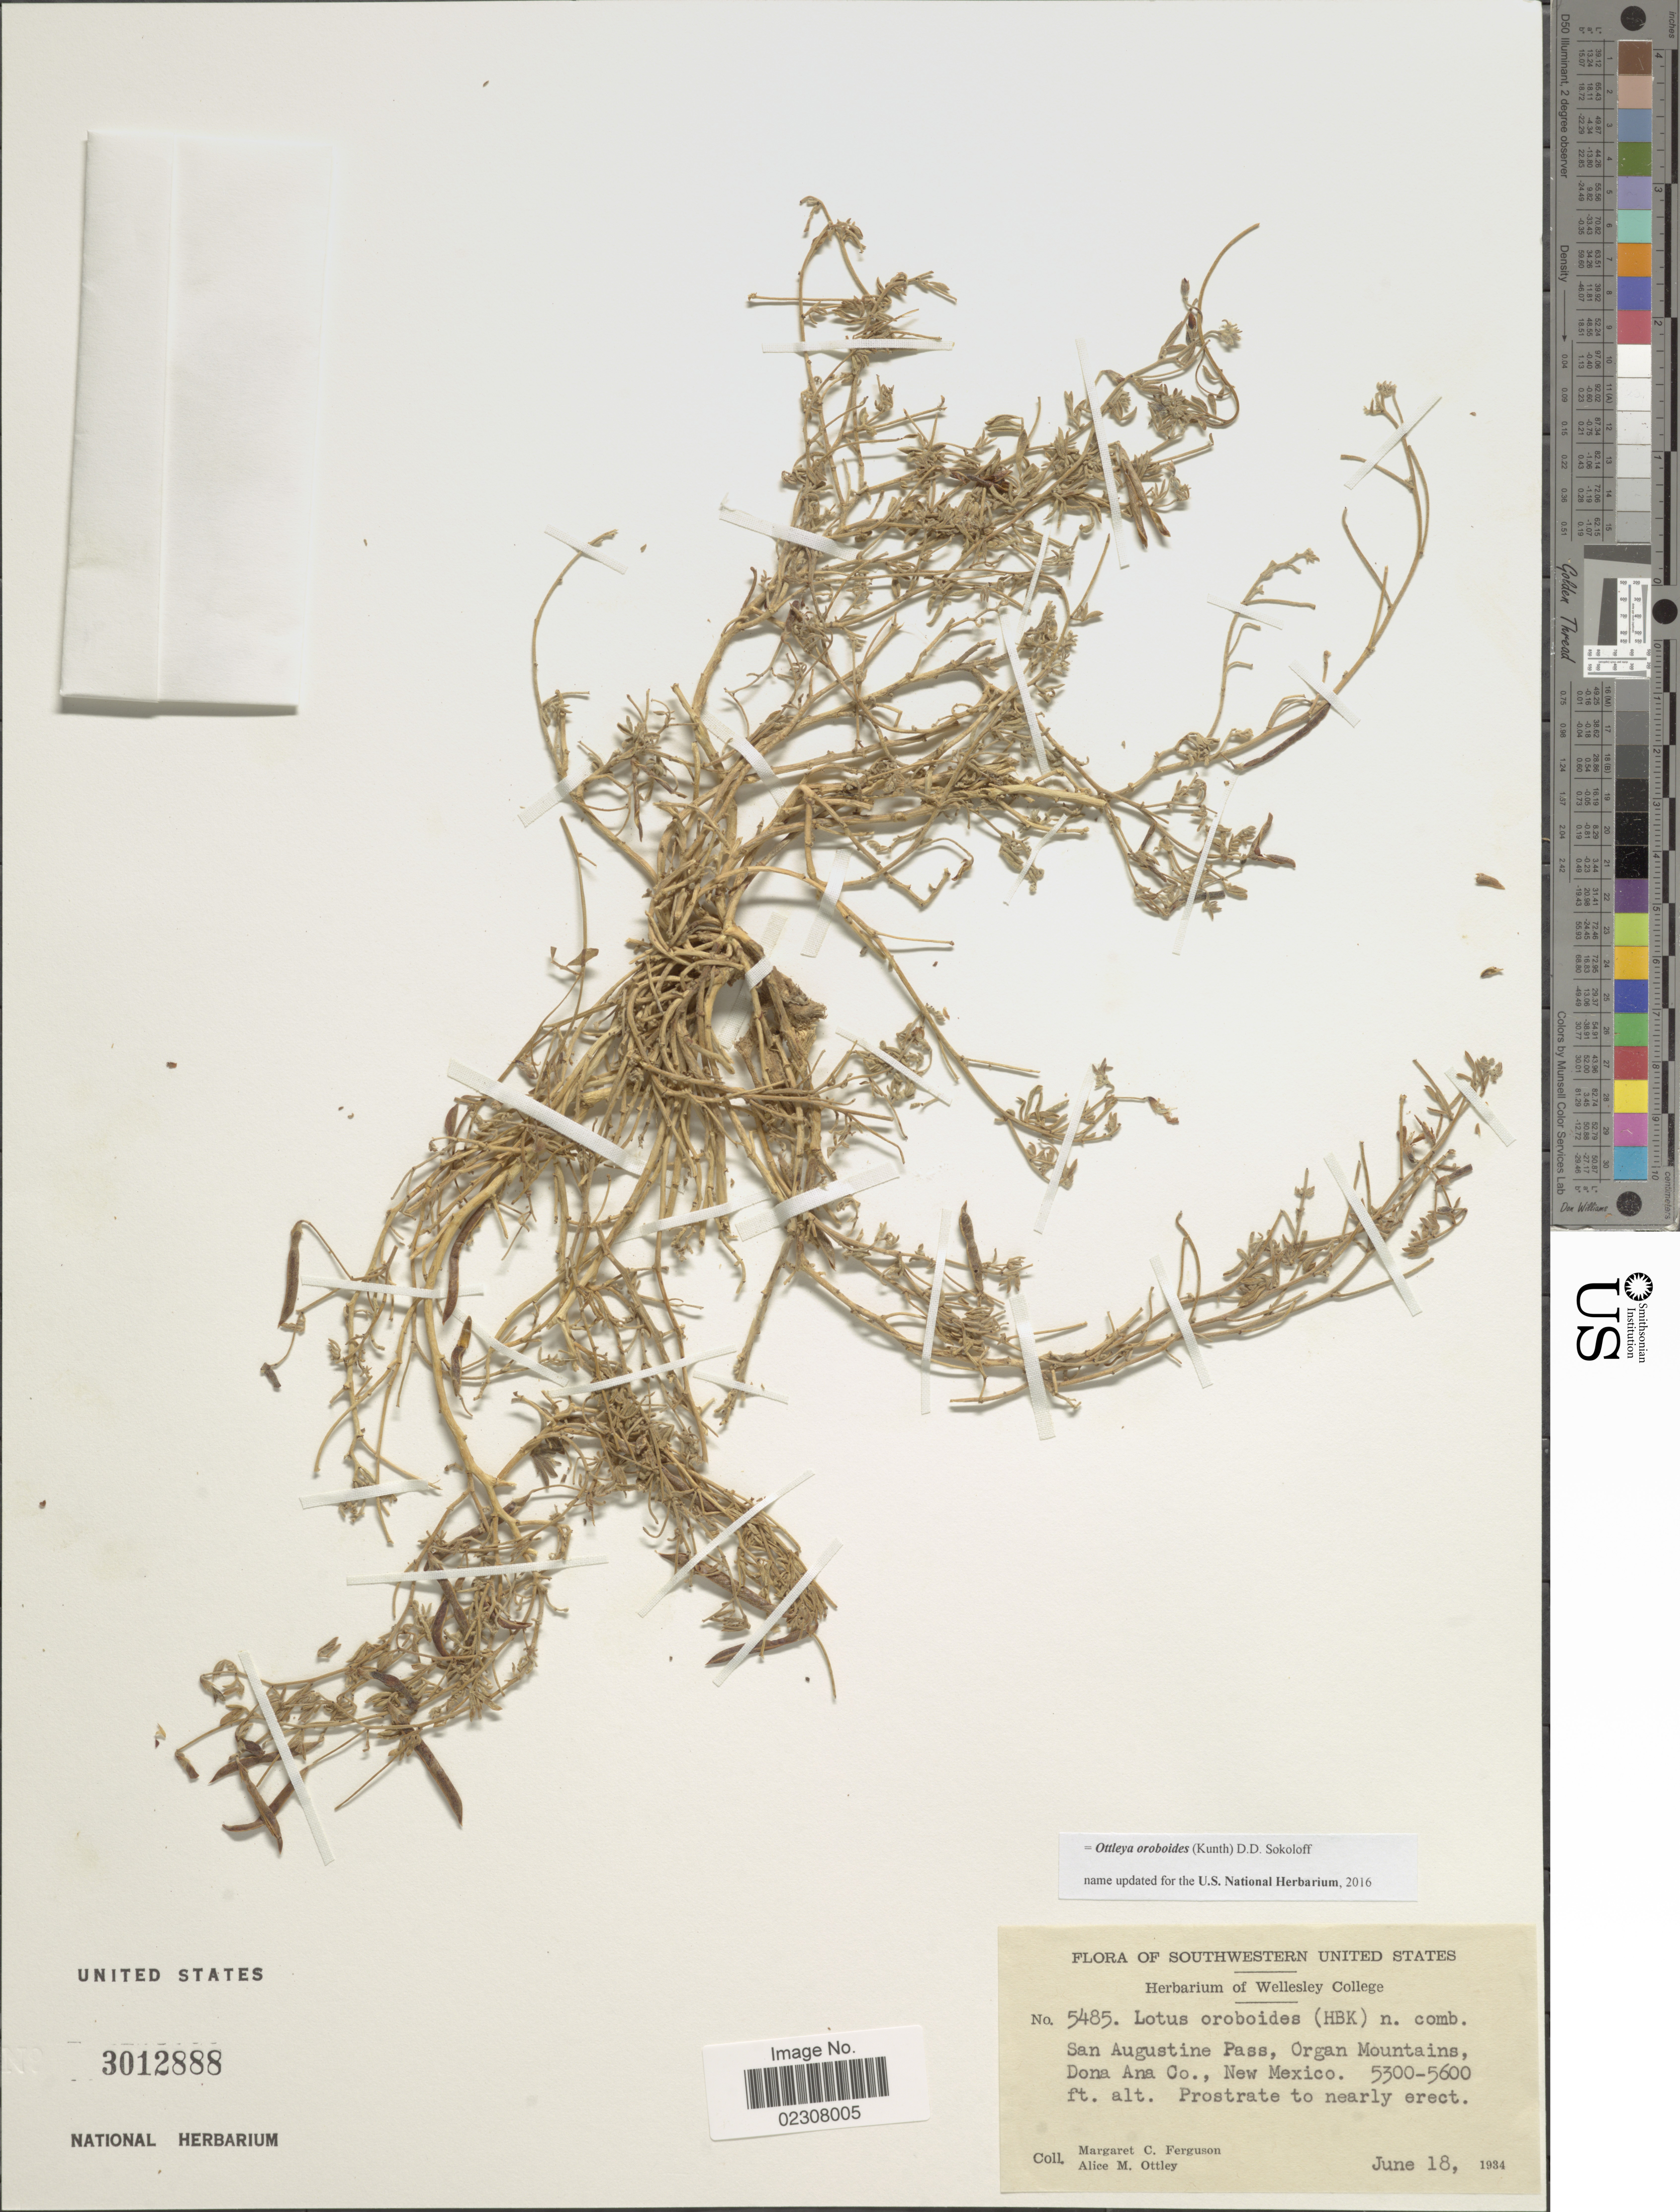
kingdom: Plantae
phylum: Tracheophyta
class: Magnoliopsida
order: Fabales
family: Fabaceae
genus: Ottleya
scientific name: Ottleya oroboides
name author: (Kunth) D.D. Sokoloff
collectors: M. Ferguson & A. M. Ottley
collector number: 5485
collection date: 1934-06-18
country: United States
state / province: New Mexico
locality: Southwestern United States, San Augustine pass, Organ Mountains, Dona Ana Co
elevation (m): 1615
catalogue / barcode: US 3012888